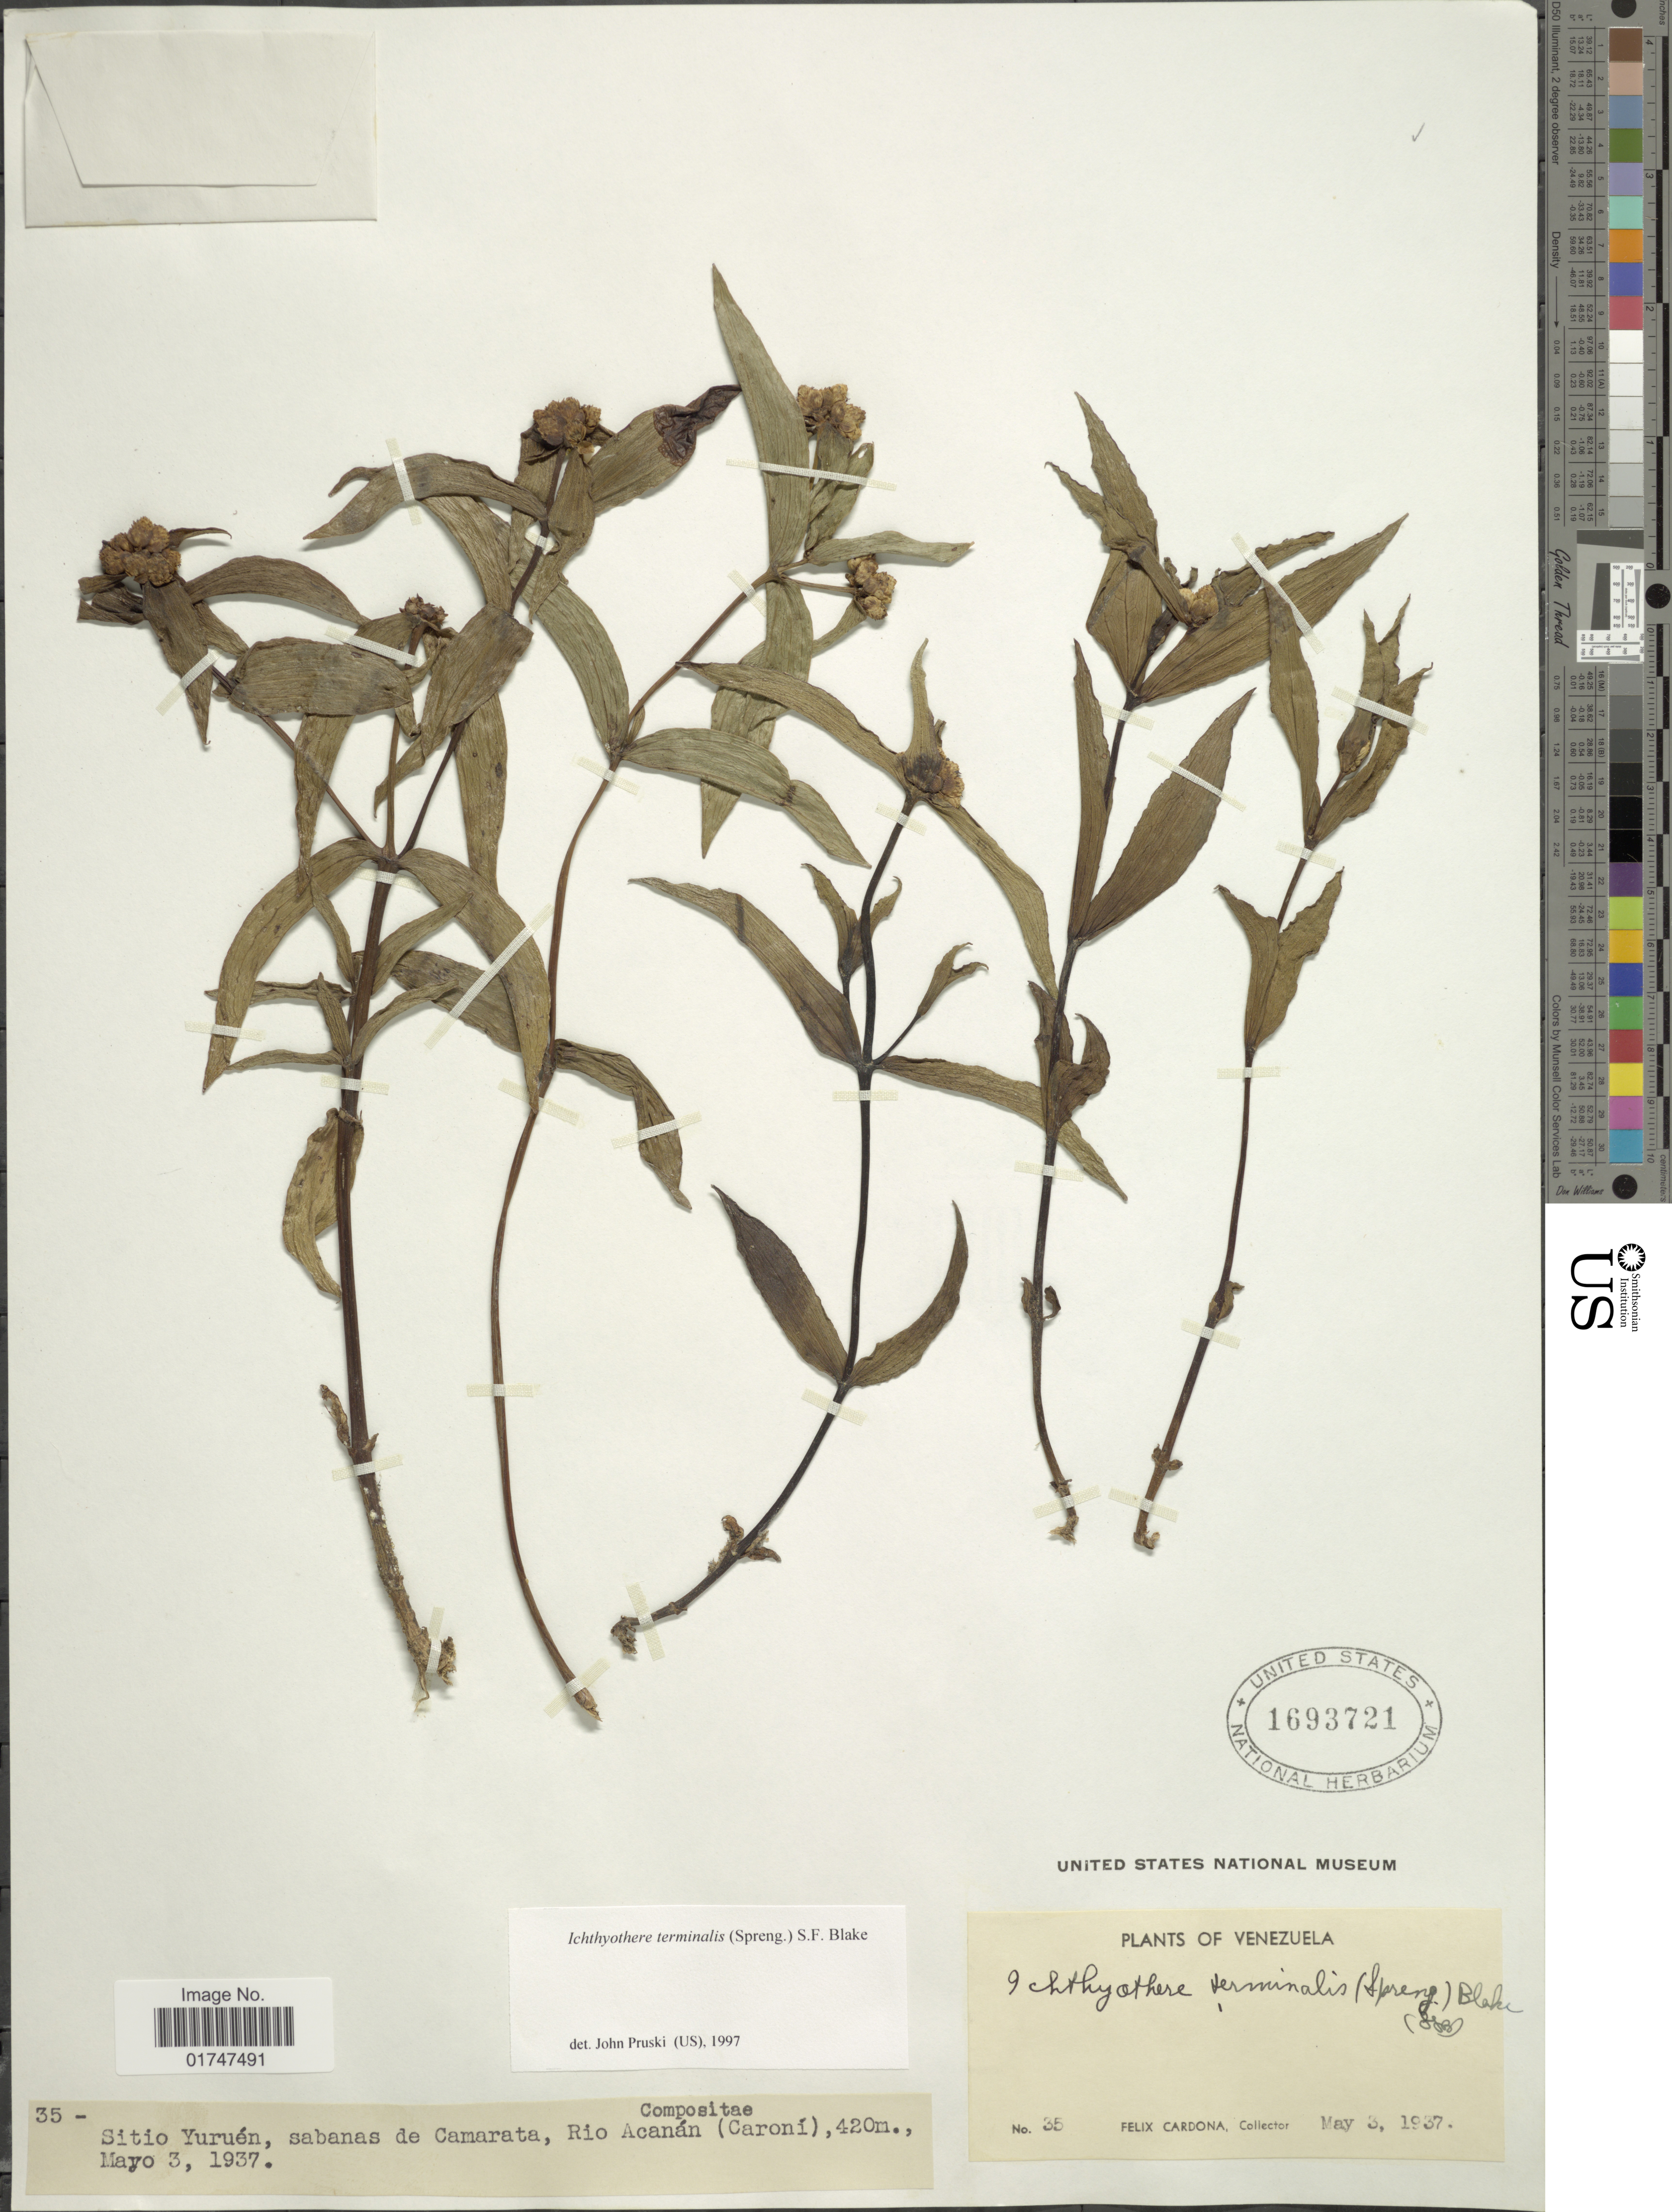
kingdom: Plantae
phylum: Tracheophyta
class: Magnoliopsida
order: Asterales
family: Asteraceae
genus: Ichthyothere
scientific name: Ichthyothere terminalis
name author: (Spreng.) S.F. Blake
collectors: F. Cardona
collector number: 35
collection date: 1937-05-03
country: Venezuela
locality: Sitio Yuruén, sabanas de Camarata, Rio Acanán (Caroní)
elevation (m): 420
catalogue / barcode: US 1693721